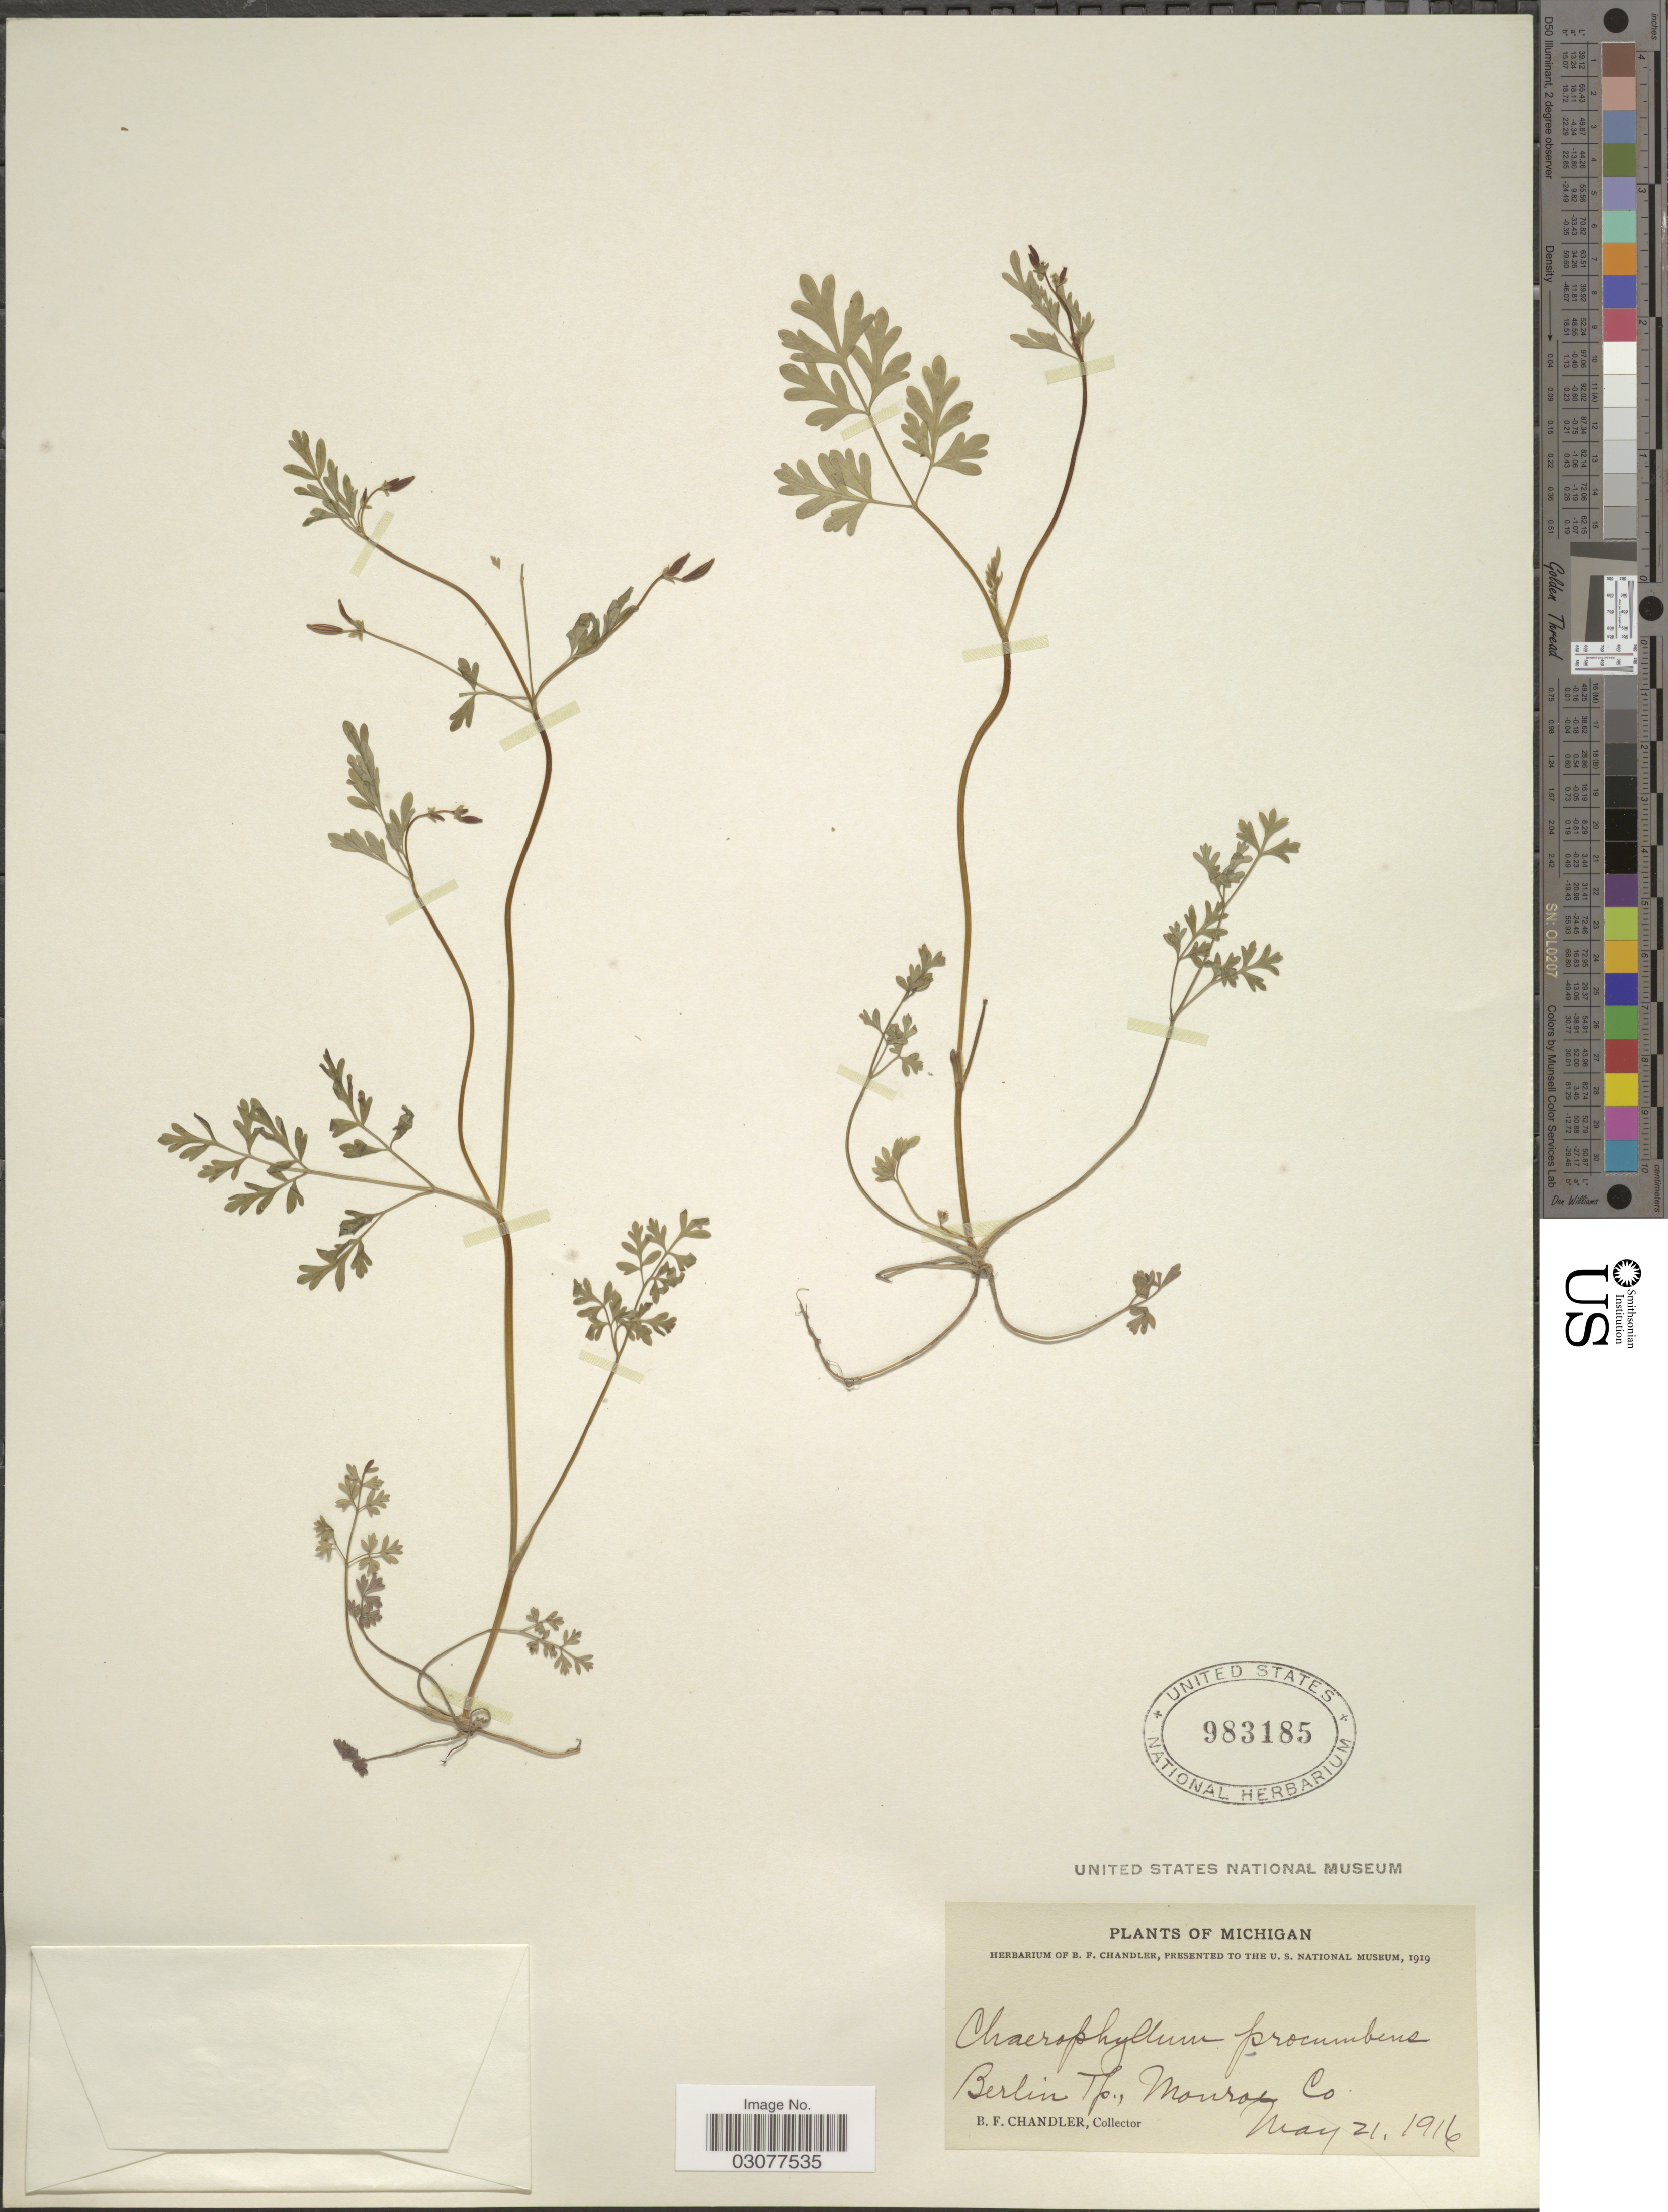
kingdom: Plantae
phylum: Tracheophyta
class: Magnoliopsida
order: Apiales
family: Apiaceae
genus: Chaerophyllum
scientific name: Chaerophyllum procumbens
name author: (L.) Crantz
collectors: B. F. Chandler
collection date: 1916-05-21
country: United States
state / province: Michigan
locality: Berlin Tp., Monroe Co.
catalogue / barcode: US 983185